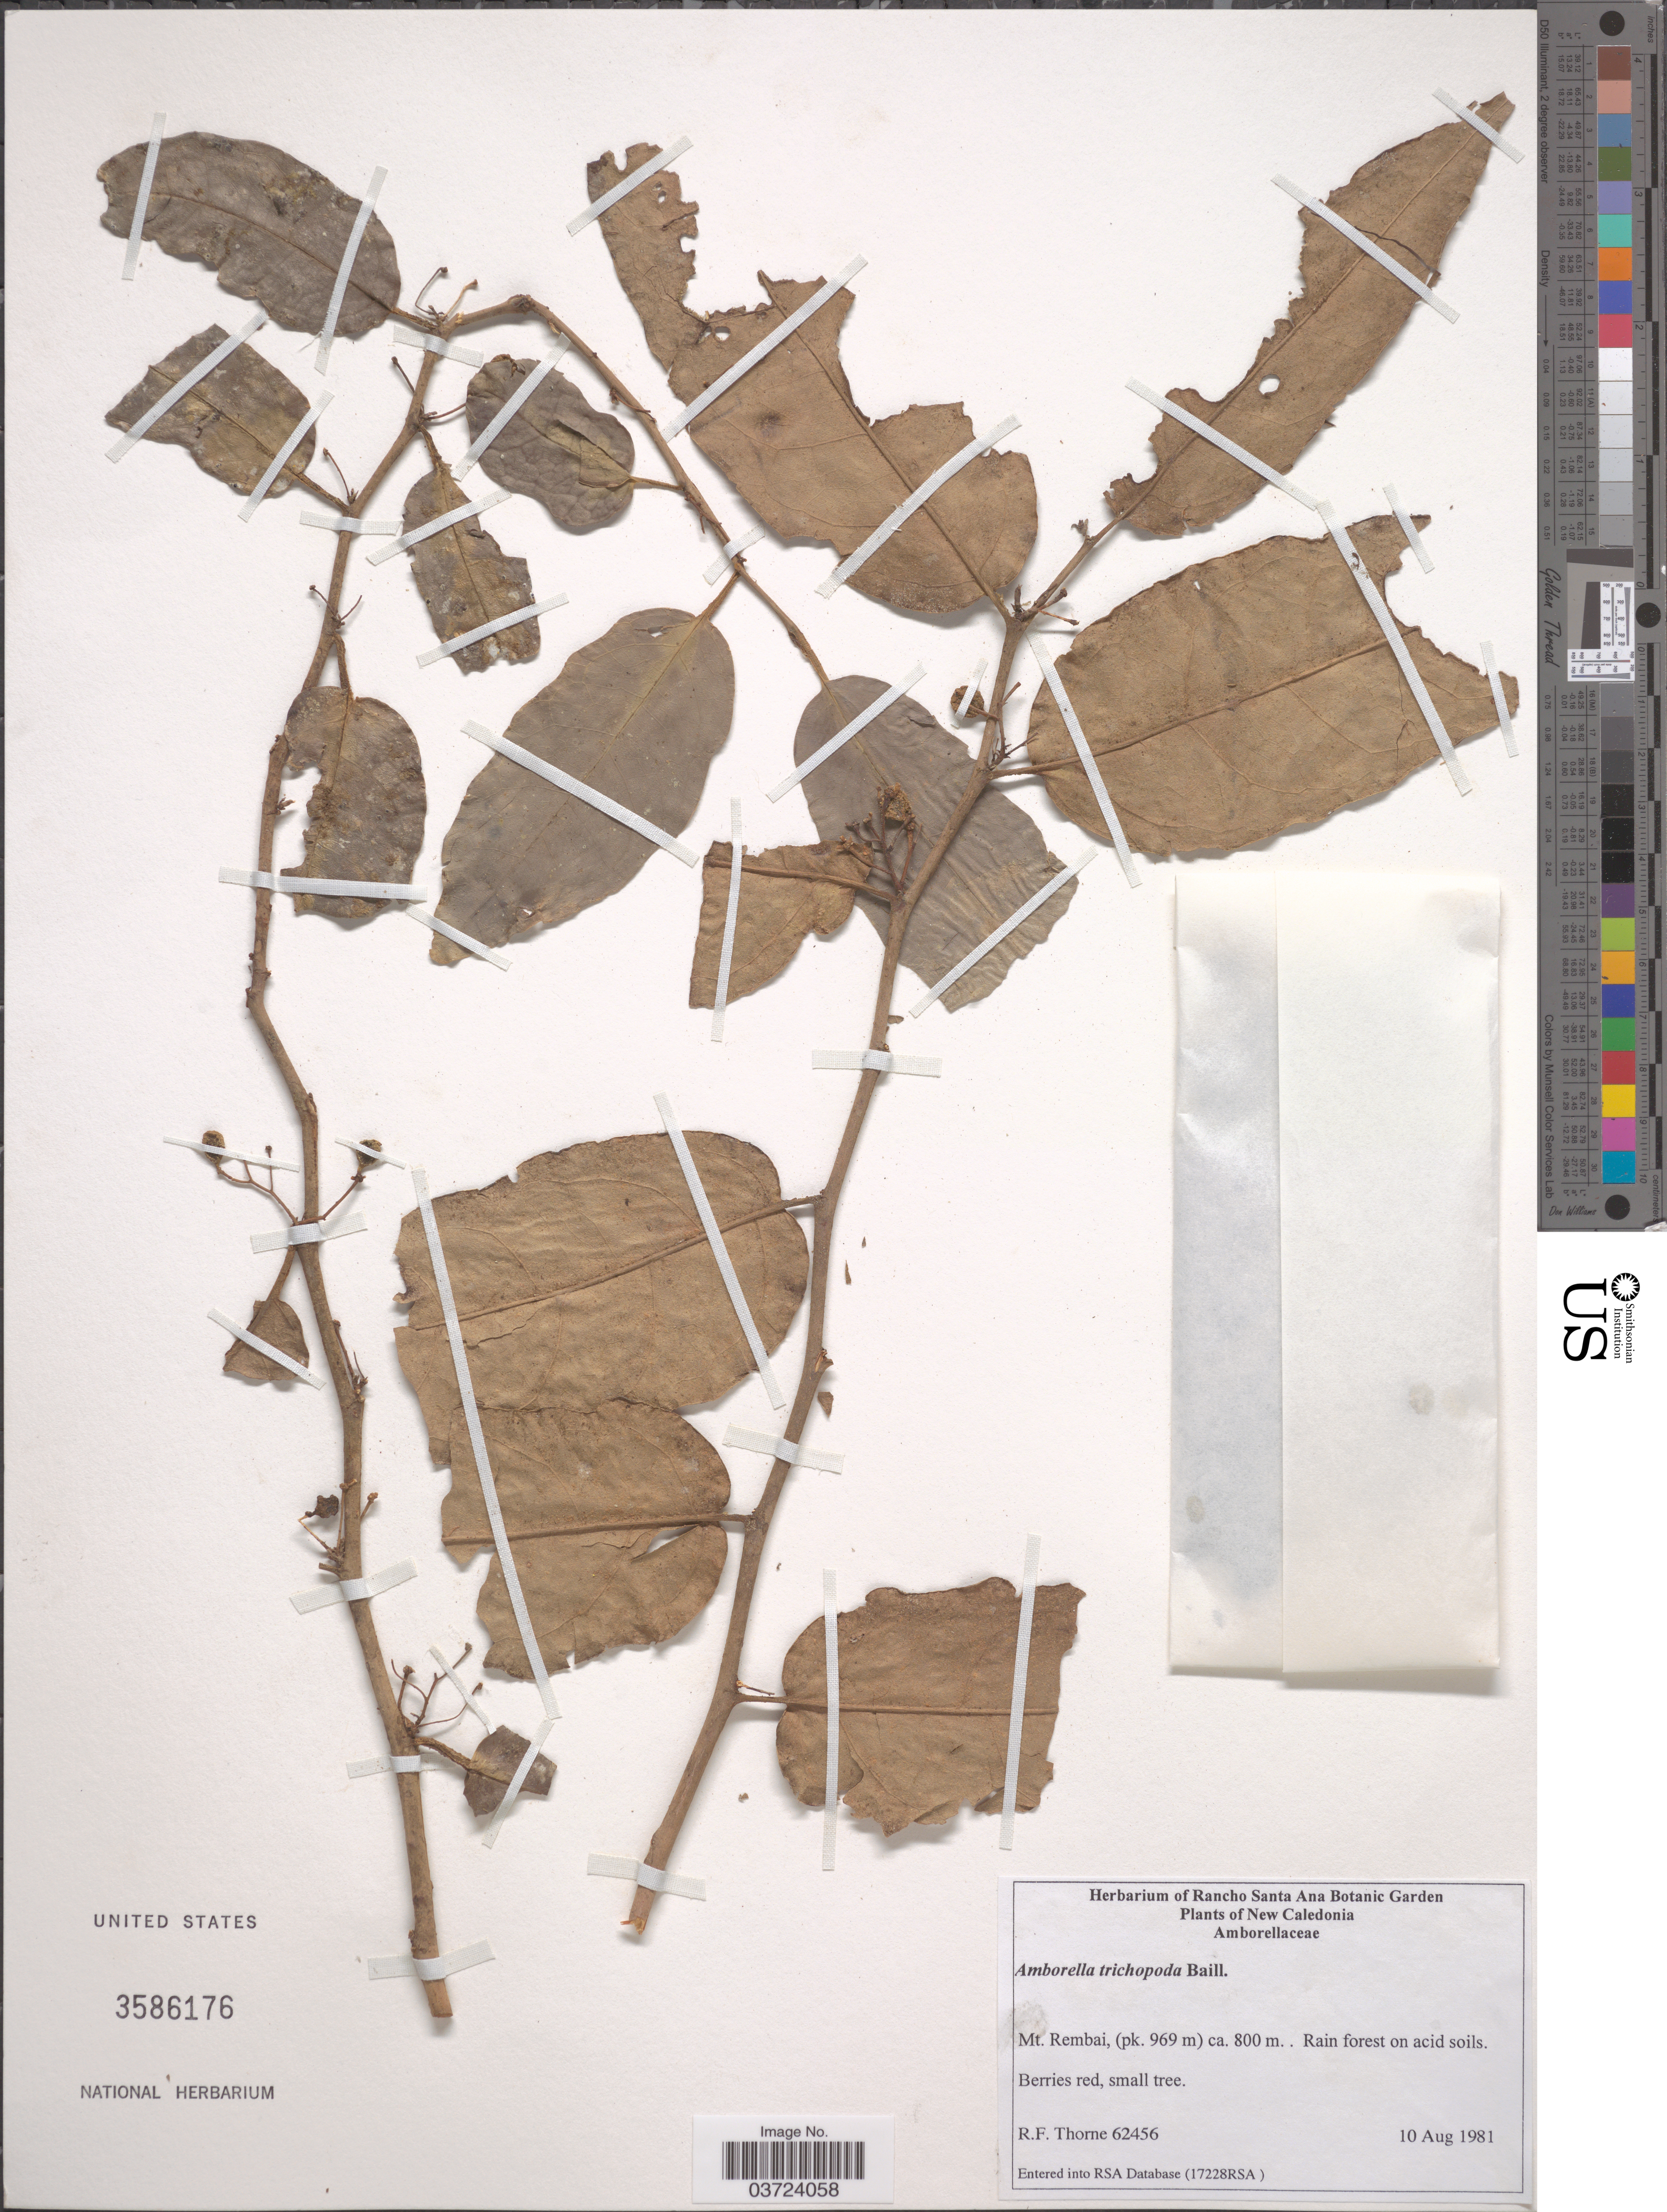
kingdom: Plantae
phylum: Tracheophyta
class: Magnoliopsida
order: Amborellales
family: Amborellaceae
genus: Amborella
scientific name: Amborella trichopoda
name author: Baill.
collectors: R. Thorne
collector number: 62456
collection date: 1981-08-10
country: New Caledonia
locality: Mt. Rembai, (pk. 969 m).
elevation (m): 800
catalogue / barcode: US 3586176